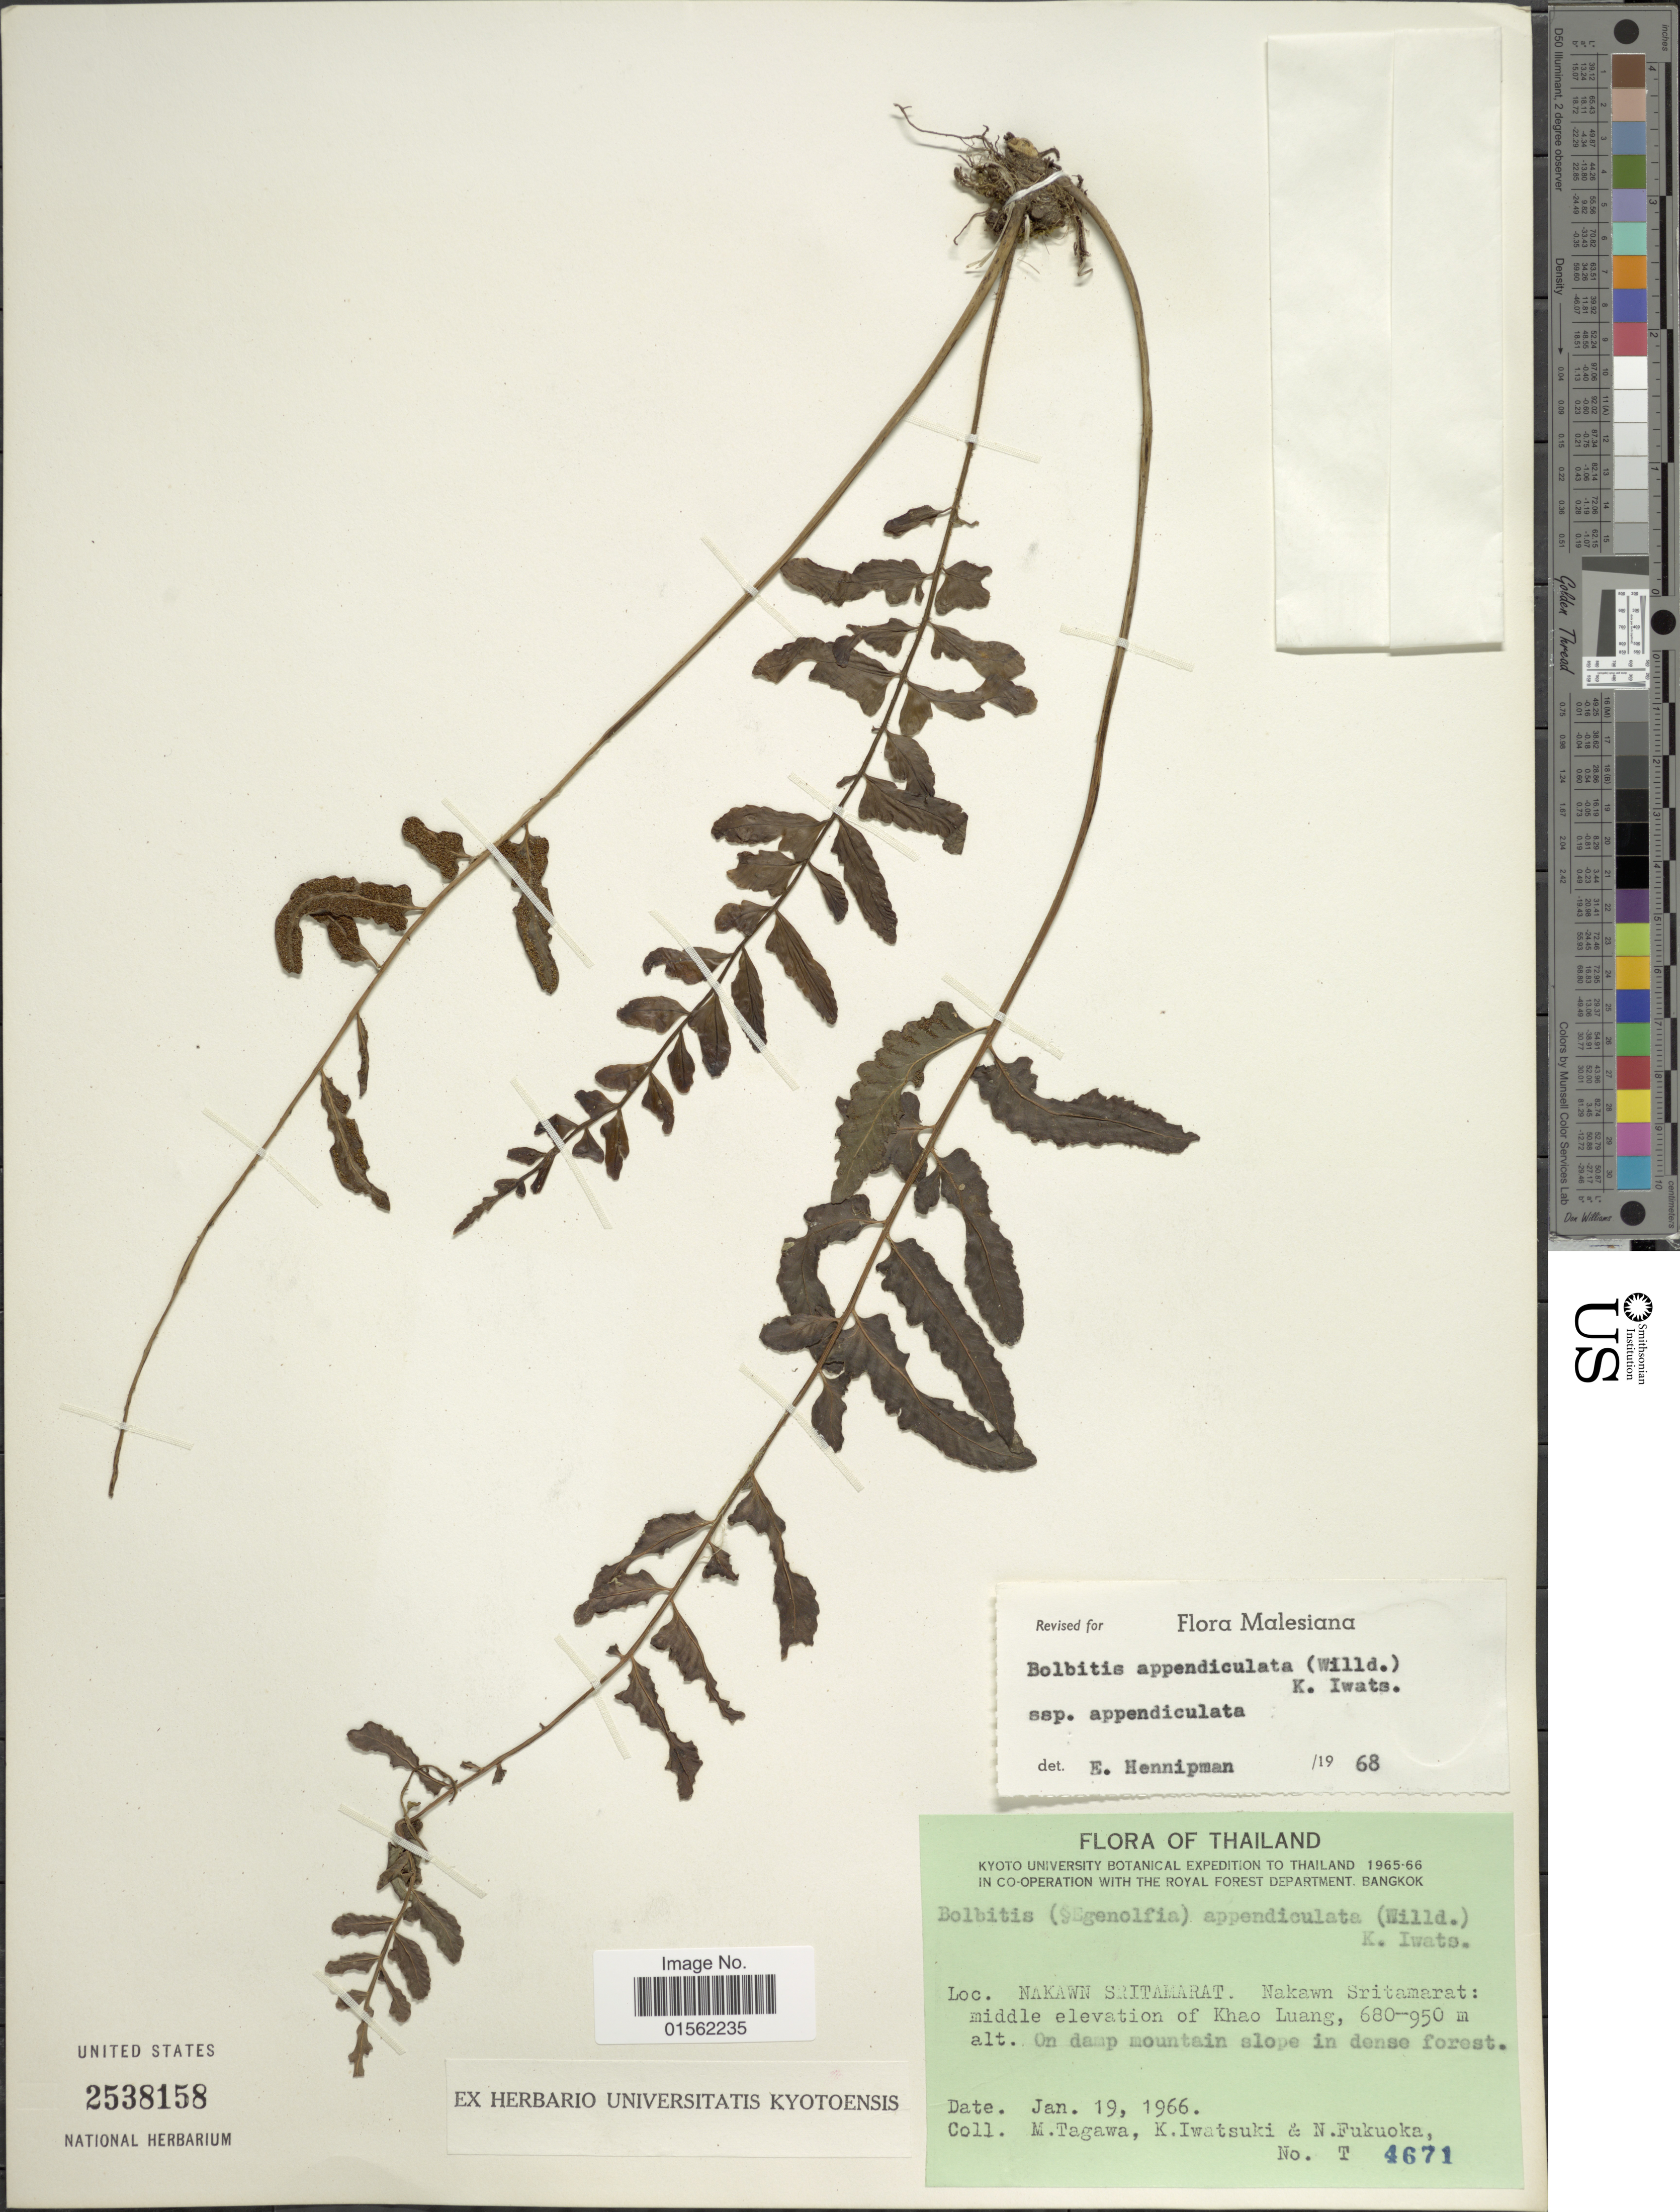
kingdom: Plantae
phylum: Tracheophyta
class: Polypodiopsida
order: Polypodiales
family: Dryopteridaceae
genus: Bolbitis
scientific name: Bolbitis appendiculata var. appendiculata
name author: (Willd.) K. Iwats.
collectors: M. Tagawa, K. Iwatsuki & N. Fukuoka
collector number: T4671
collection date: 1966-01-19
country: Thailand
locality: Nakawn Sritamarat, Nakawn Sritamarat: middle elevation of Khao Luang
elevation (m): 680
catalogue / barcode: US 2538158